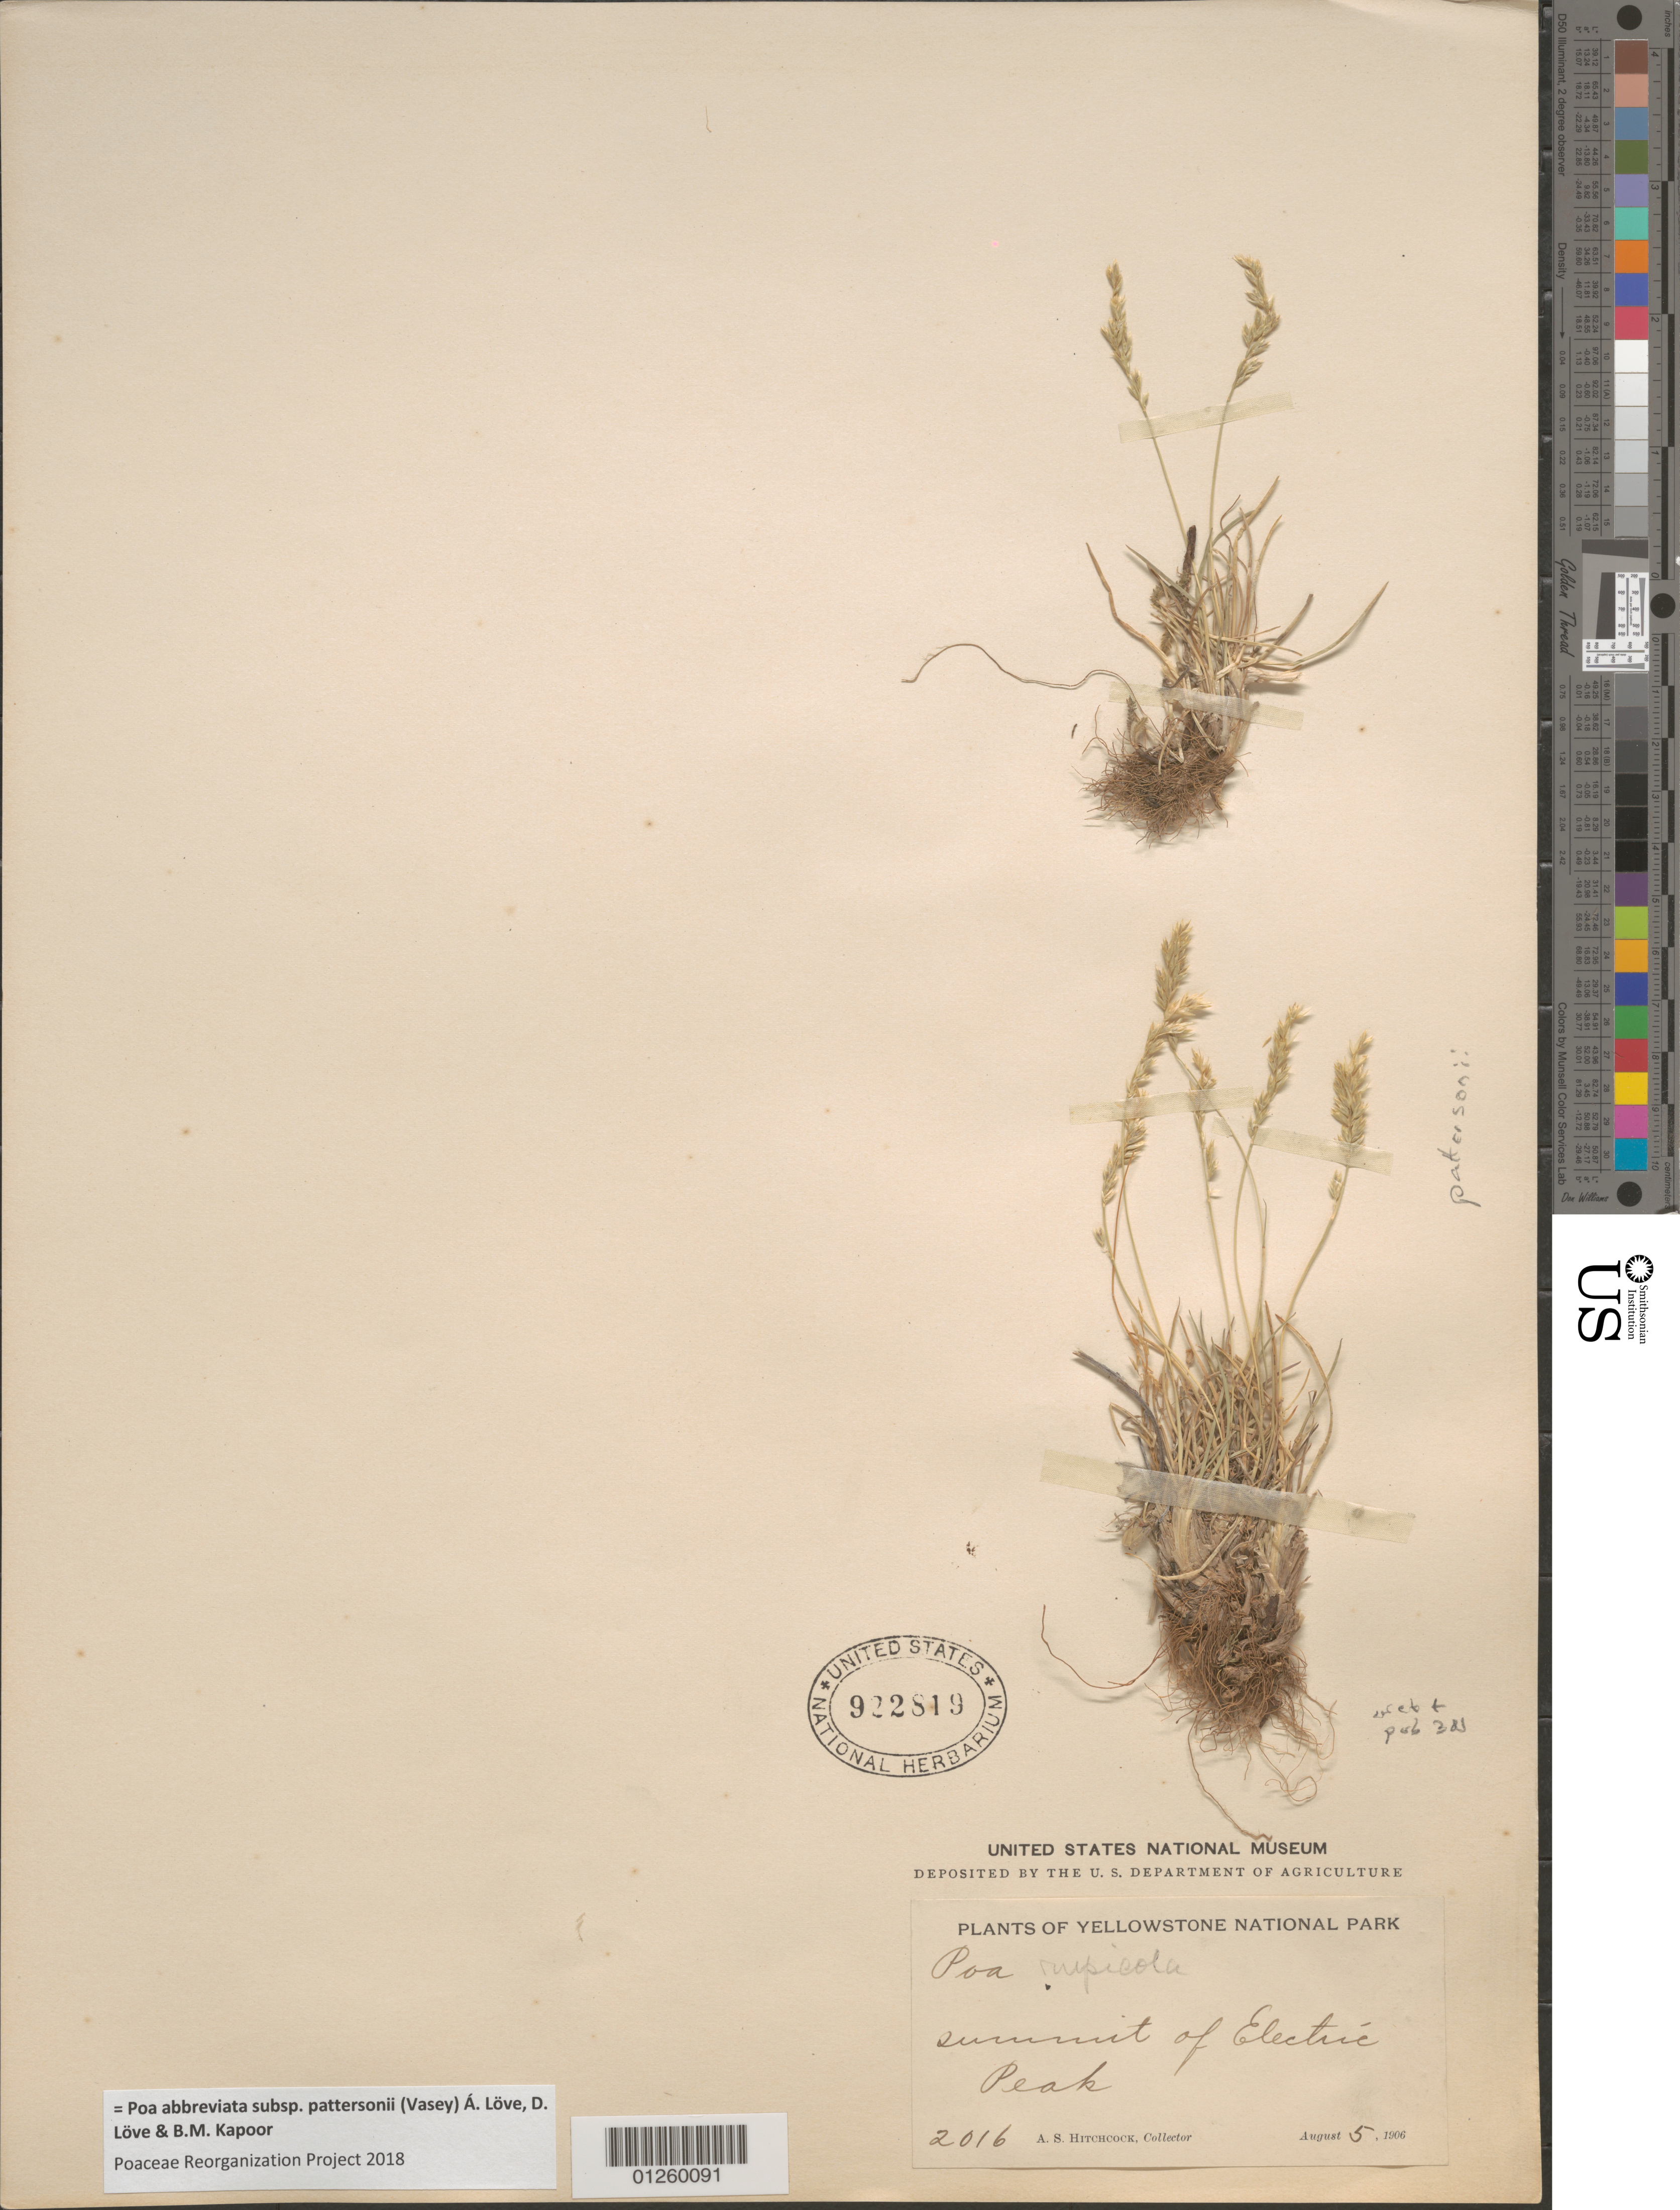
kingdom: Plantae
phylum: Tracheophyta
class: Liliopsida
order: Poales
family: Poaceae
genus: Poa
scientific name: Poa abbreviata subsp. pattersonii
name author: (Vasey) Á. Löve et al.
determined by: Poaceae Reorganization Project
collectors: A. S. Hitchcock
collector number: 2016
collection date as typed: August 5, 1906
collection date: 1906-08-05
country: United States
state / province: Montana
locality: Summit of Electric Peak.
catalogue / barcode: US 922819